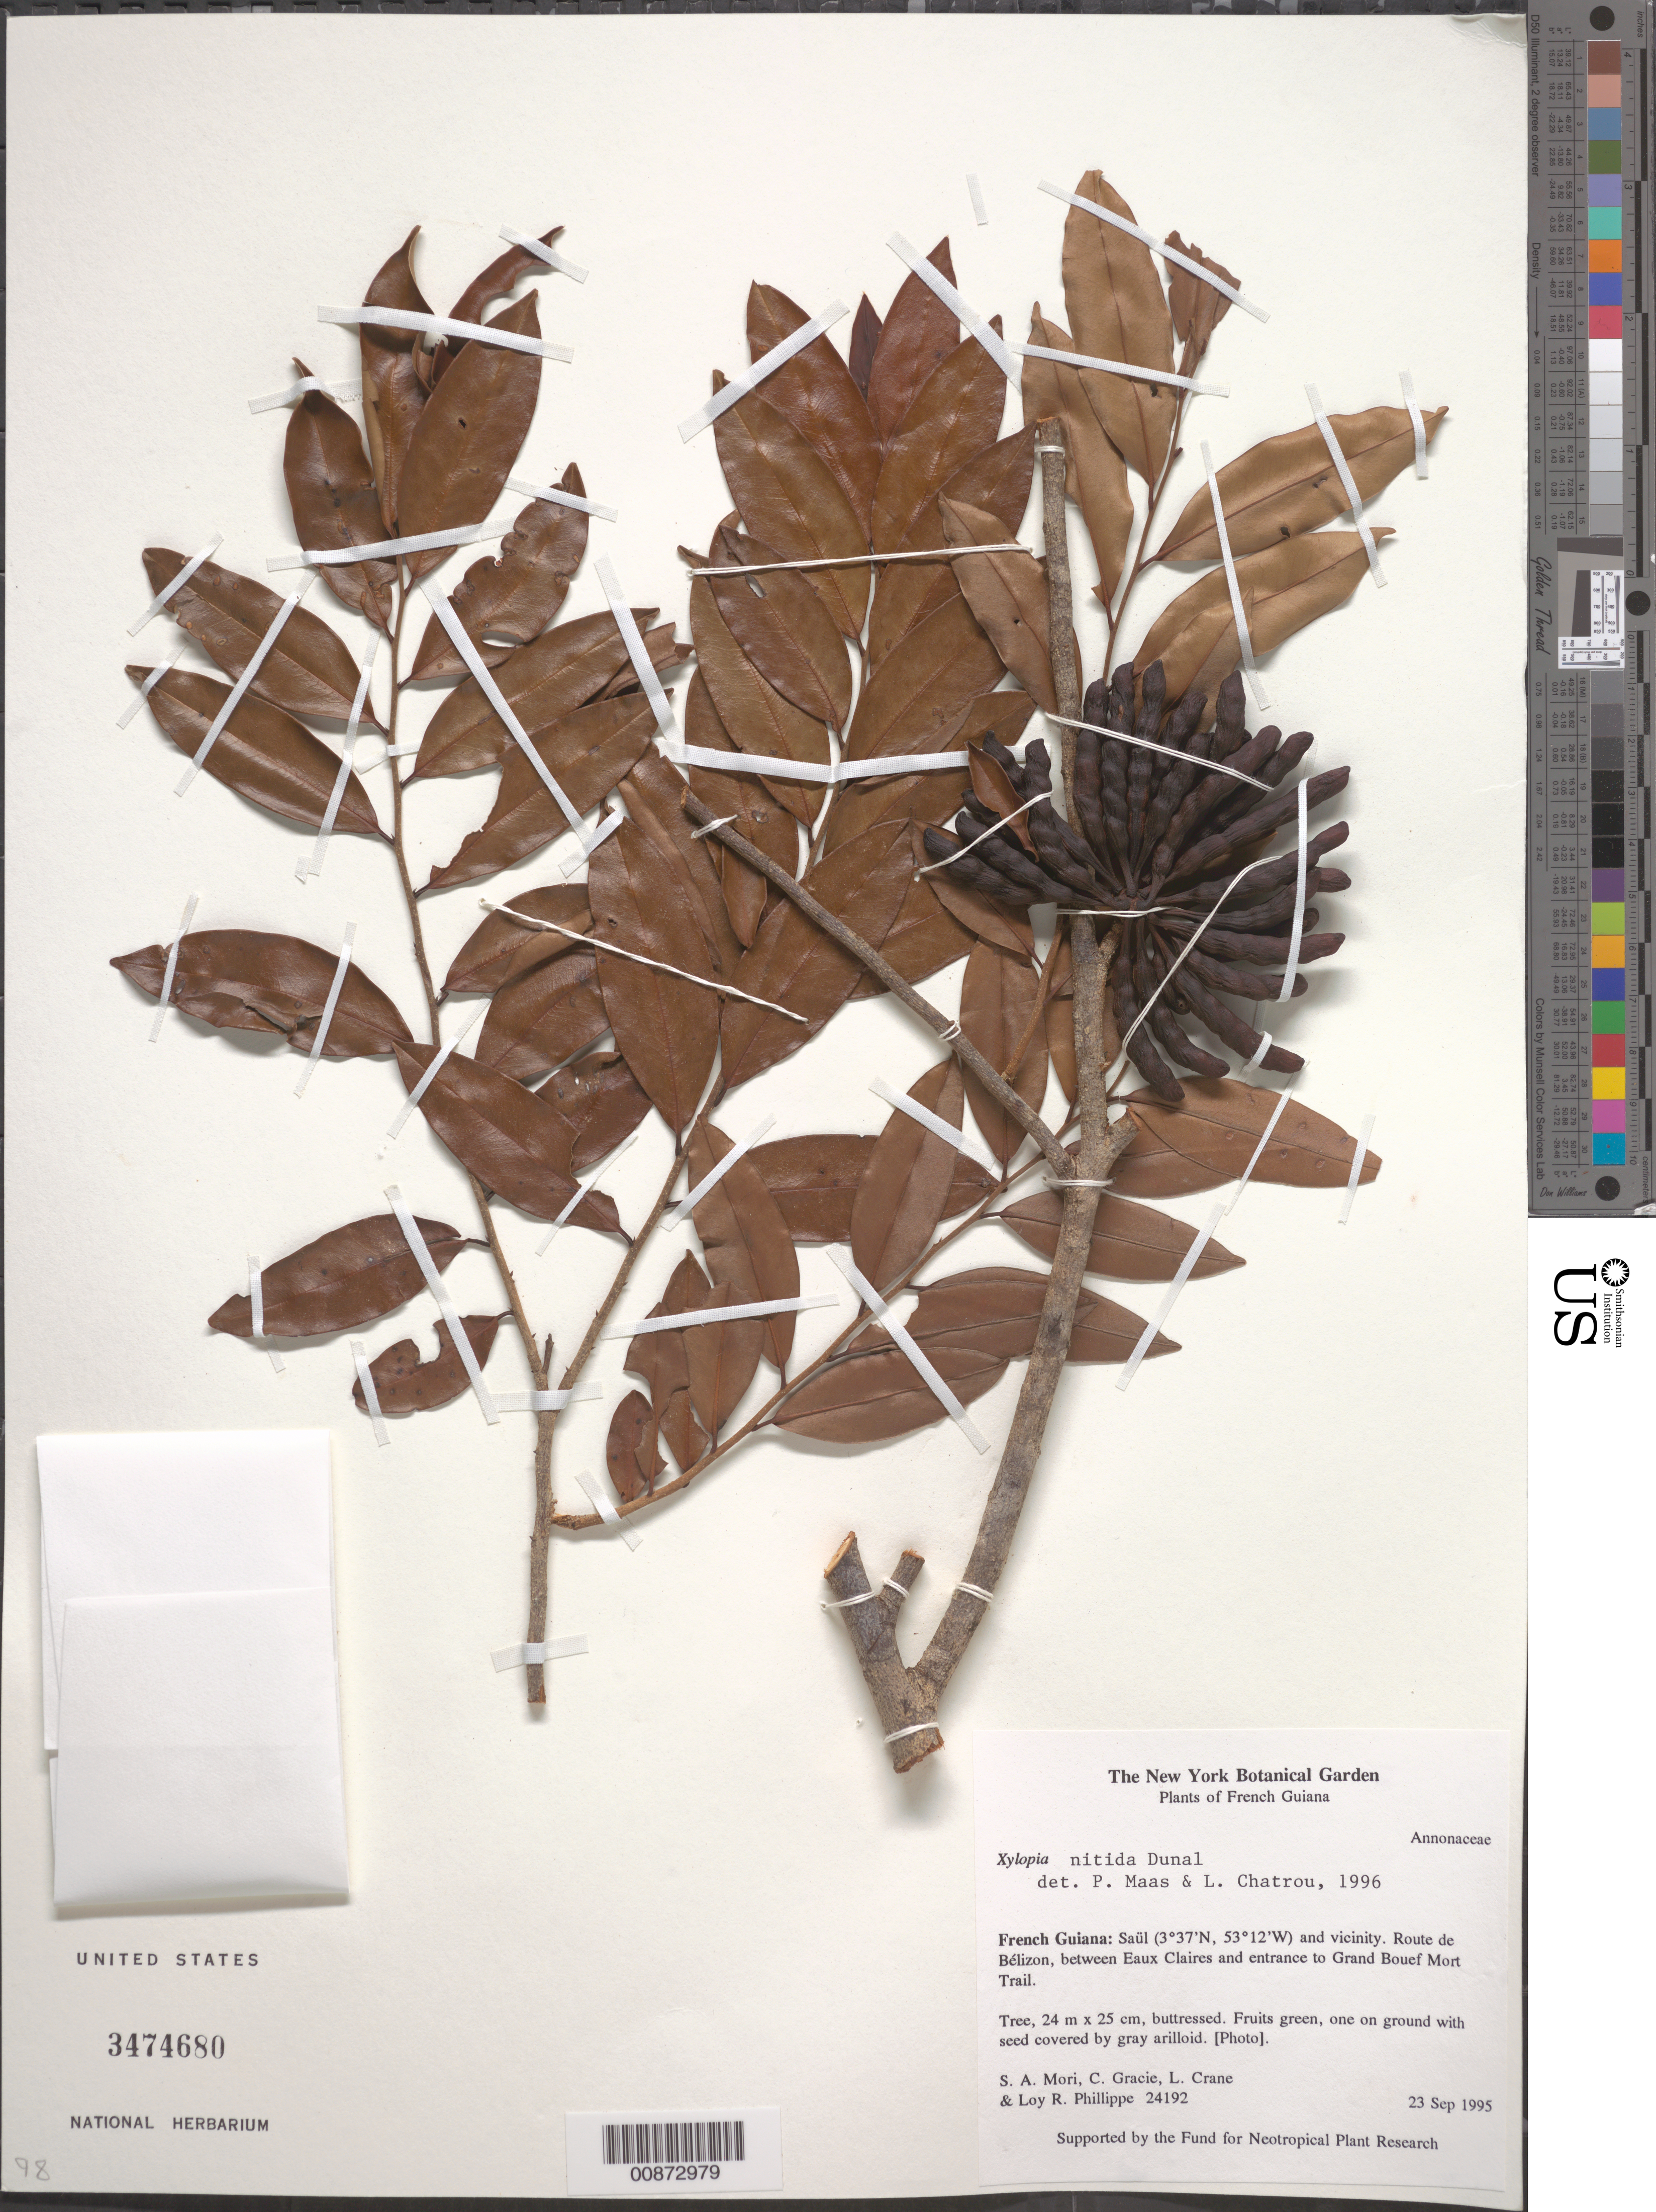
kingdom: Plantae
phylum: Tracheophyta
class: Magnoliopsida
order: Magnoliales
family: Annonaceae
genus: Xylopia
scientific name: Xylopia nitida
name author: Dunal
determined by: Maas, P. J.; Chatrou, L. W.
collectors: S. Mori, C. A. Gracie, L. Crane & L. Phillippe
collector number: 24192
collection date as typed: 23-Sep-95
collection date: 1995-09-23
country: French Guiana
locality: Saül and vic., Route de Belizon, between Eaux Claires and entrance to Grand Boeuf Mort Trail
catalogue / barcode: US 3474680